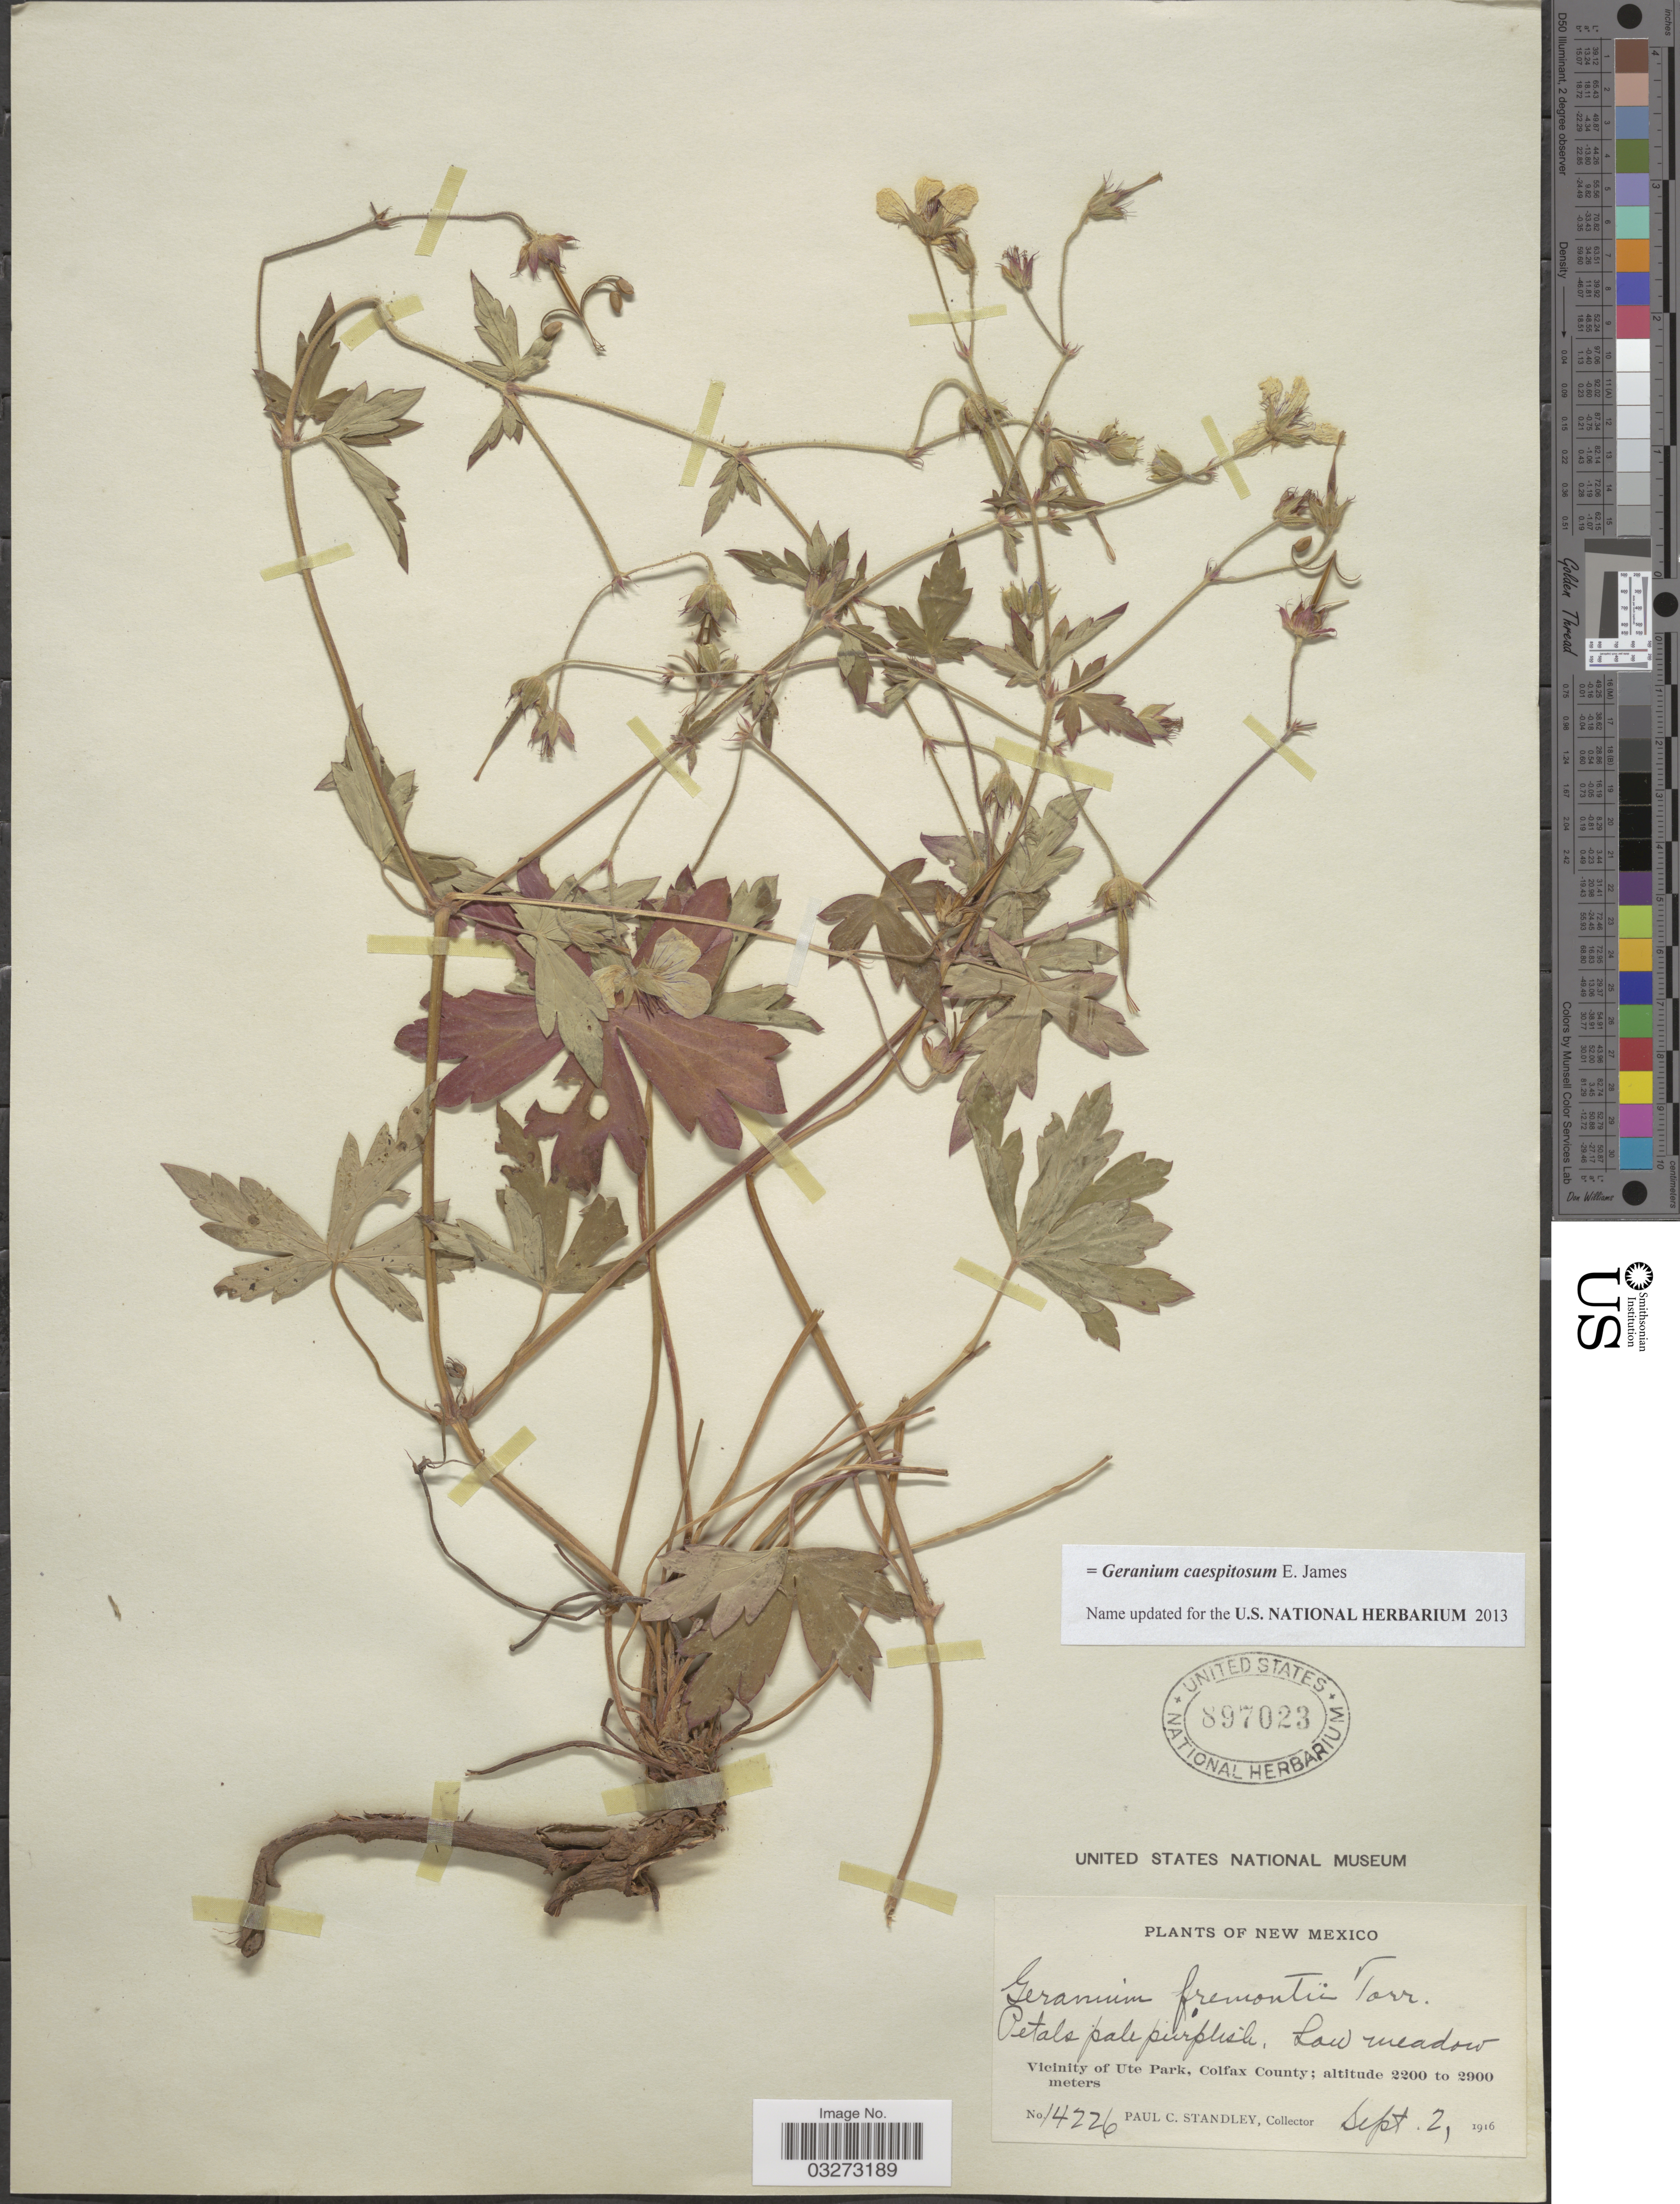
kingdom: Plantae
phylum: Tracheophyta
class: Magnoliopsida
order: Geraniales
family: Geraniaceae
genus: Geranium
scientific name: Geranium caespitosum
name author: E. James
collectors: P. C. Standley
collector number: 14226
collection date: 1916-09-02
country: United States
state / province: New Mexico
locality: Vicinity of Ute Park, Colfax County.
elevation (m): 2200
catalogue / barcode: US 897023